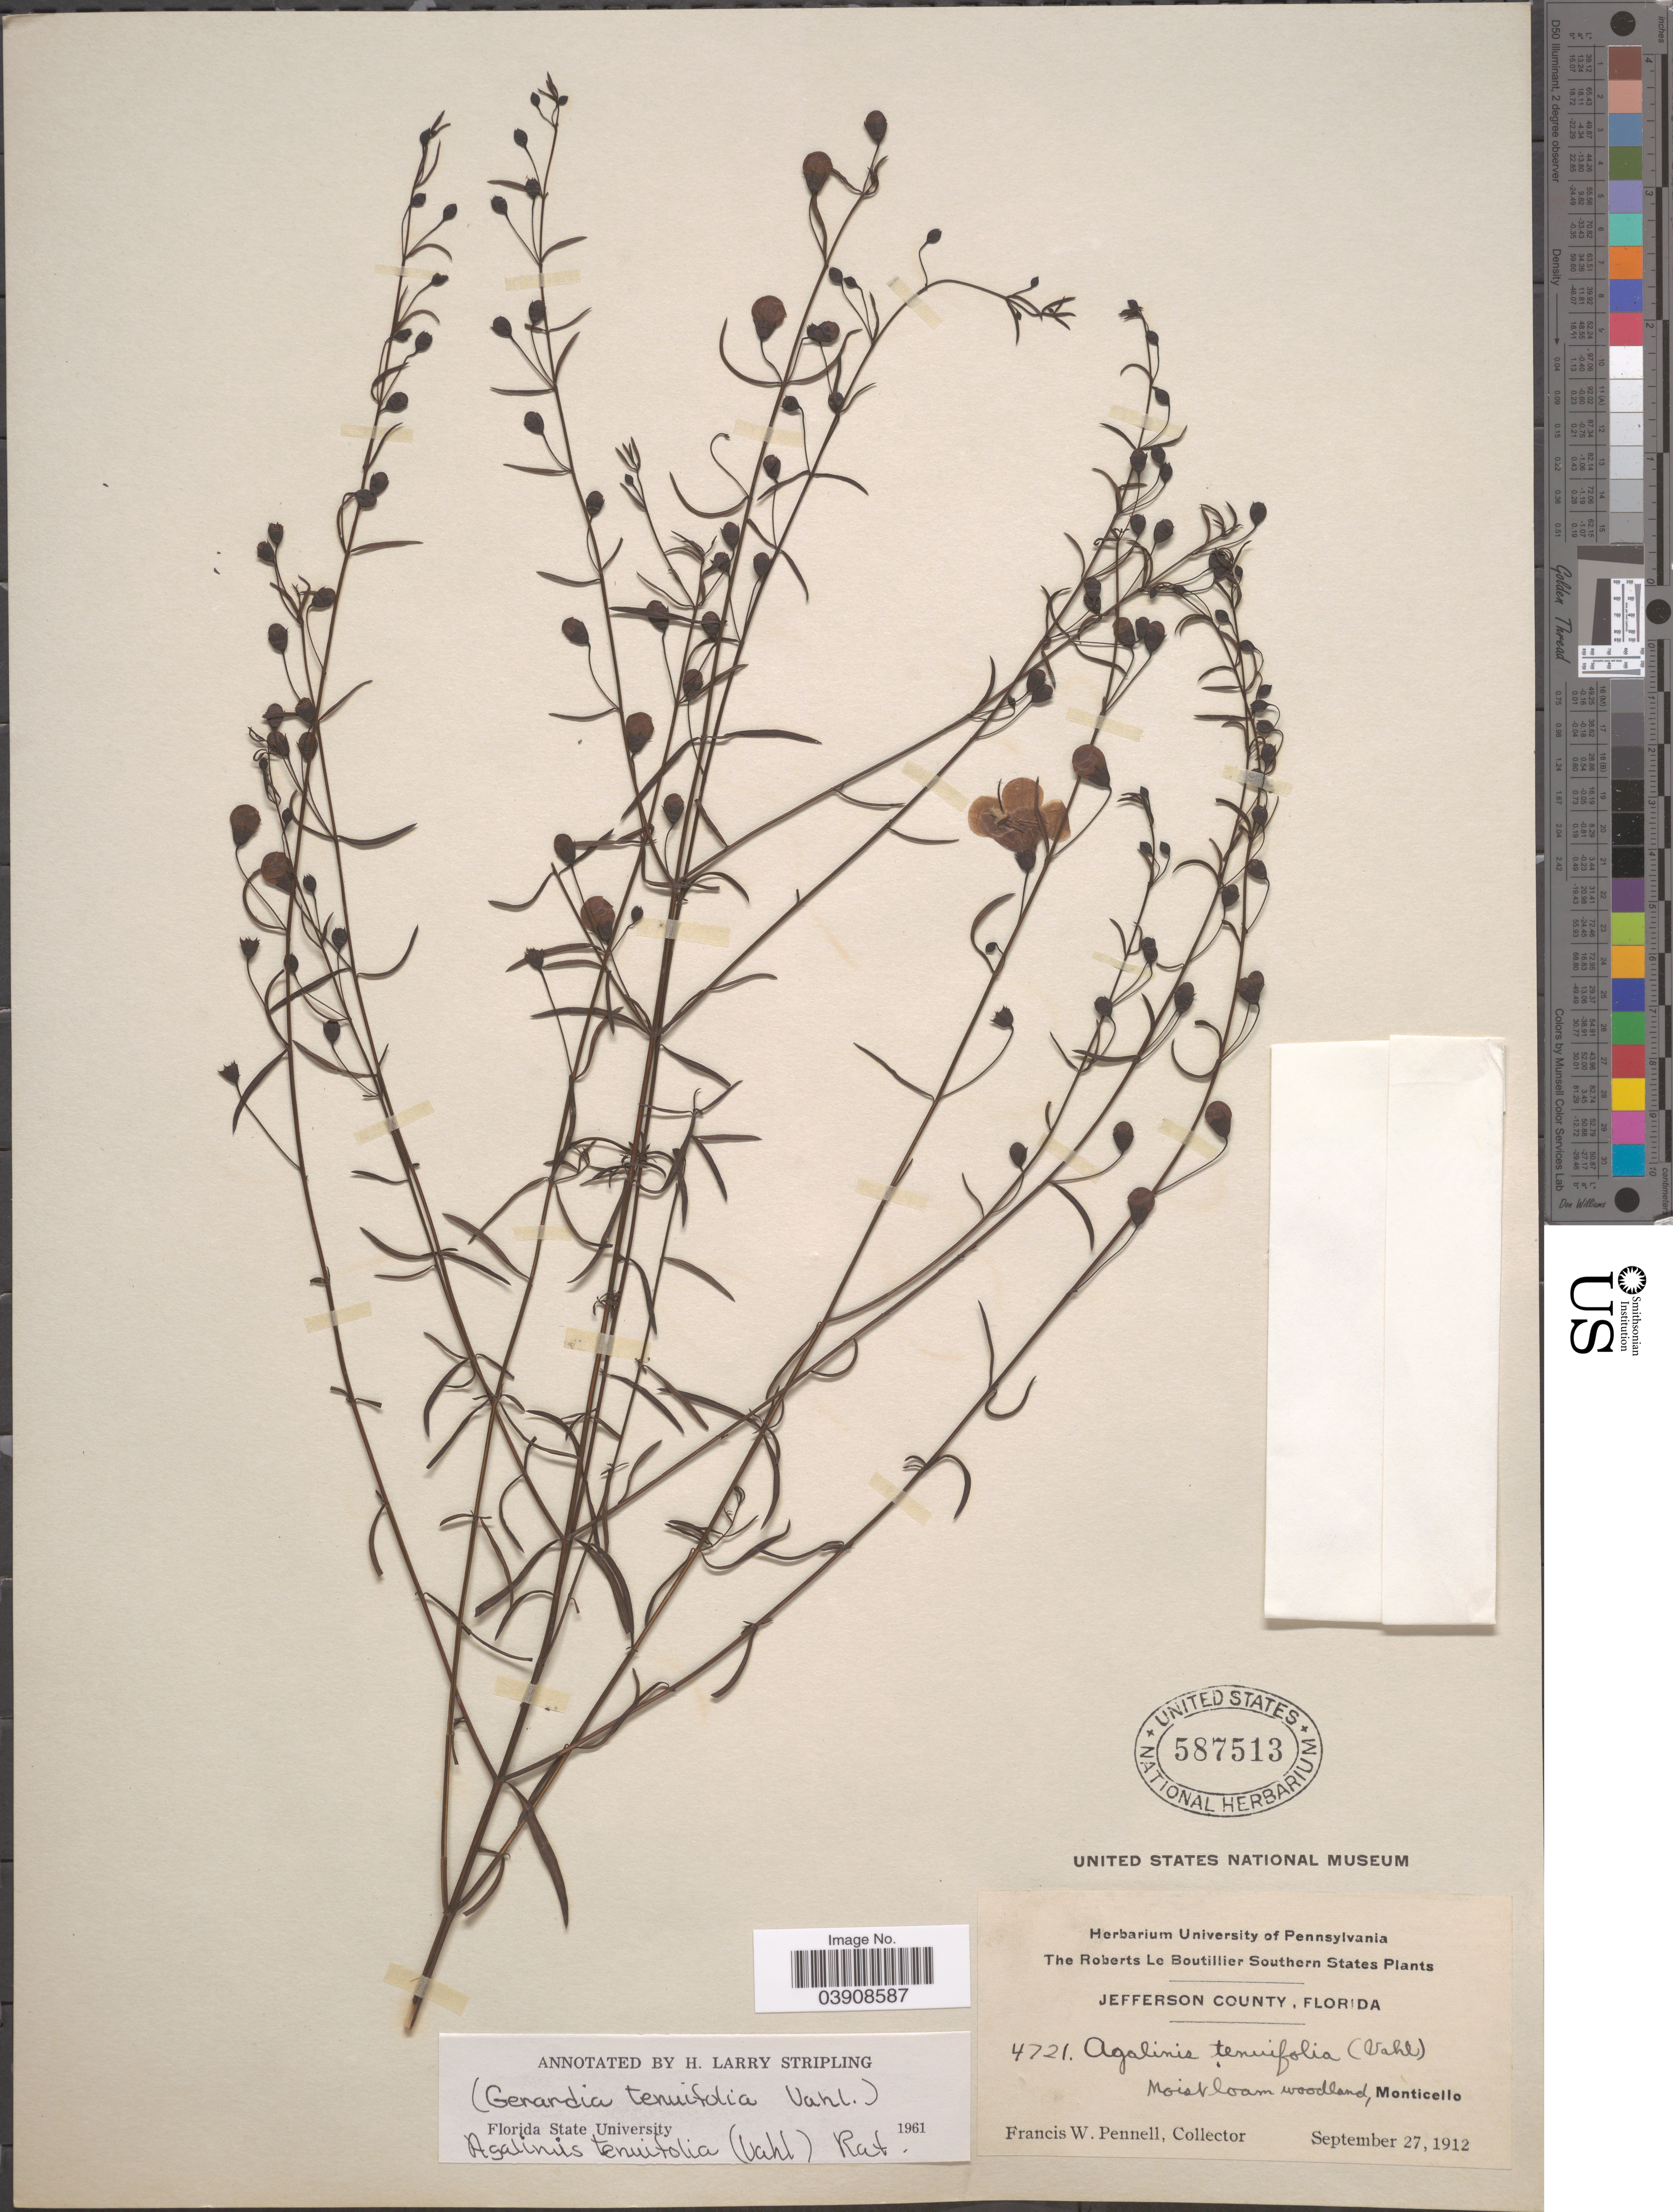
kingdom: Plantae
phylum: Tracheophyta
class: Magnoliopsida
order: Lamiales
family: Orobanchaceae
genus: Agalinis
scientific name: Agalinis tenuifolia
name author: (Vahl) Raf.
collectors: F. W. Pennell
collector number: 4721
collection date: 1912-09-27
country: United States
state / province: Florida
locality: Southern States. Jefferson County. Monticello.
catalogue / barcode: US 587513